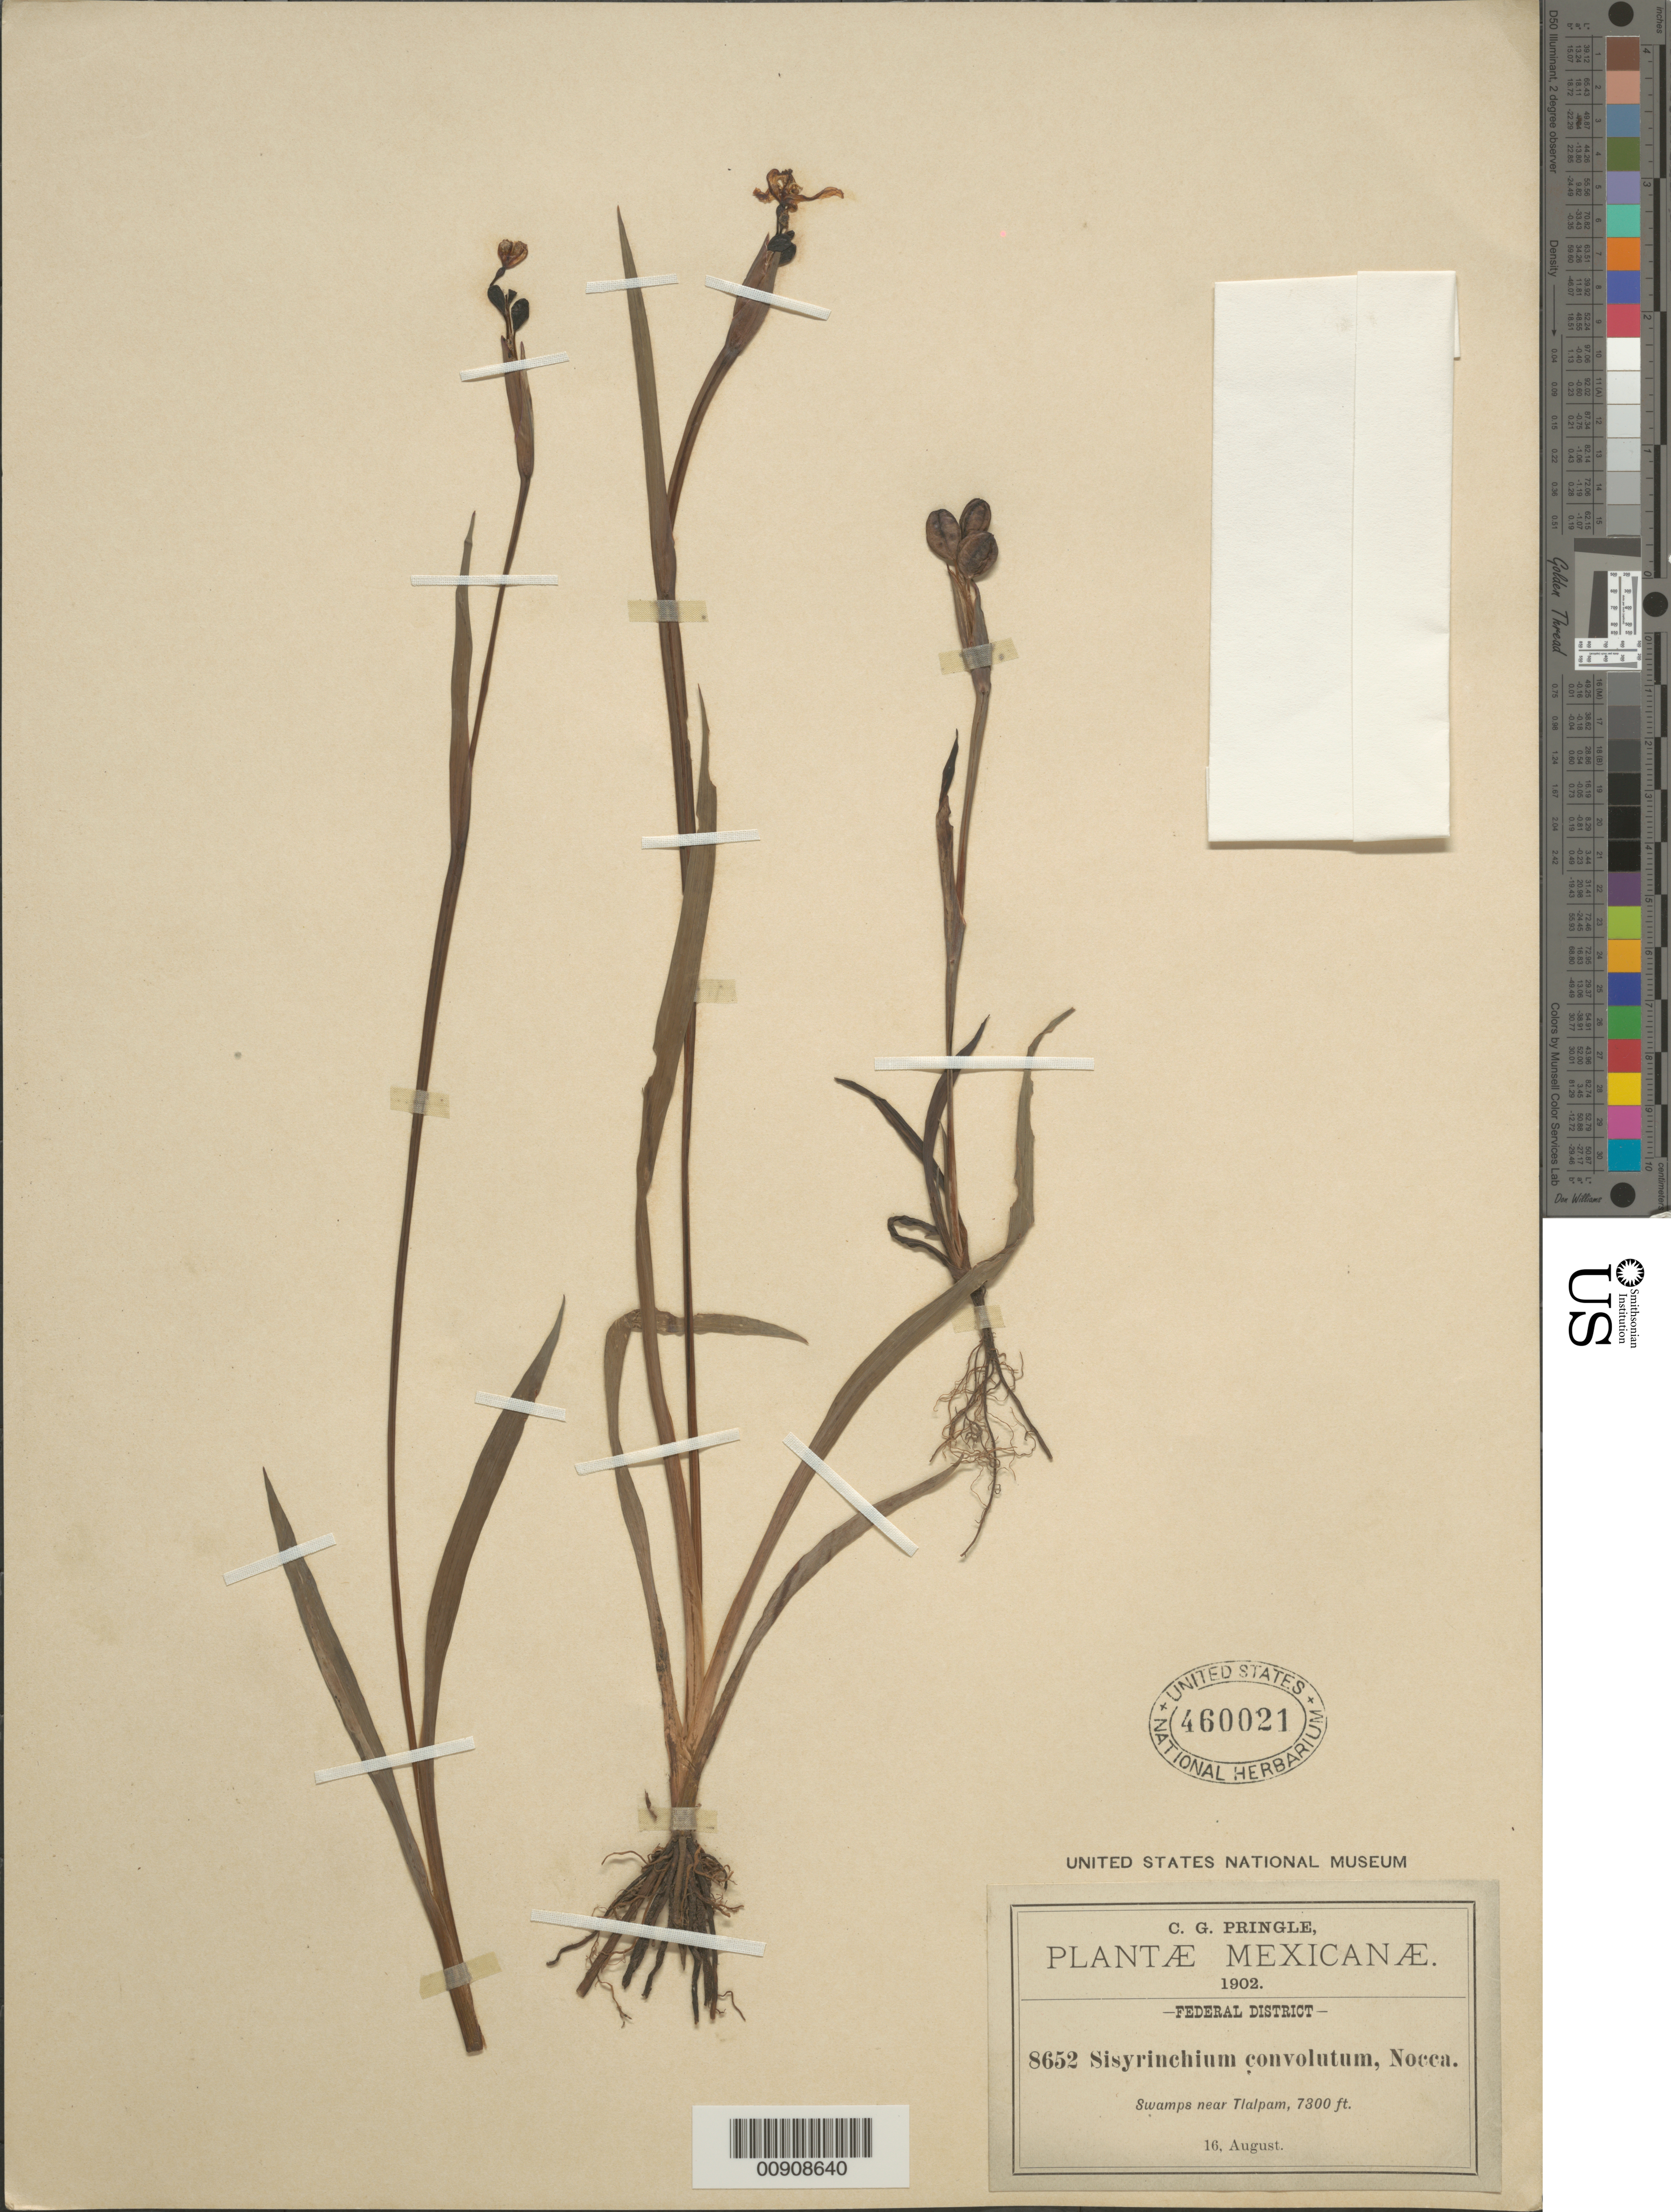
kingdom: Plantae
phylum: Tracheophyta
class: Liliopsida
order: Asparagales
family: Iridaceae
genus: Sisyrinchium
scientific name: Sisyrinchium convolutum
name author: Nocca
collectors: C. G. Pringle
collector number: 8652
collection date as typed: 16 Aug 1902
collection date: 1902-08-16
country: Mexico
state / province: Distrito Federal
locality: Near Tlalpam, Federal District.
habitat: Swamps.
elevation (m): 2225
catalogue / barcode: US 460021